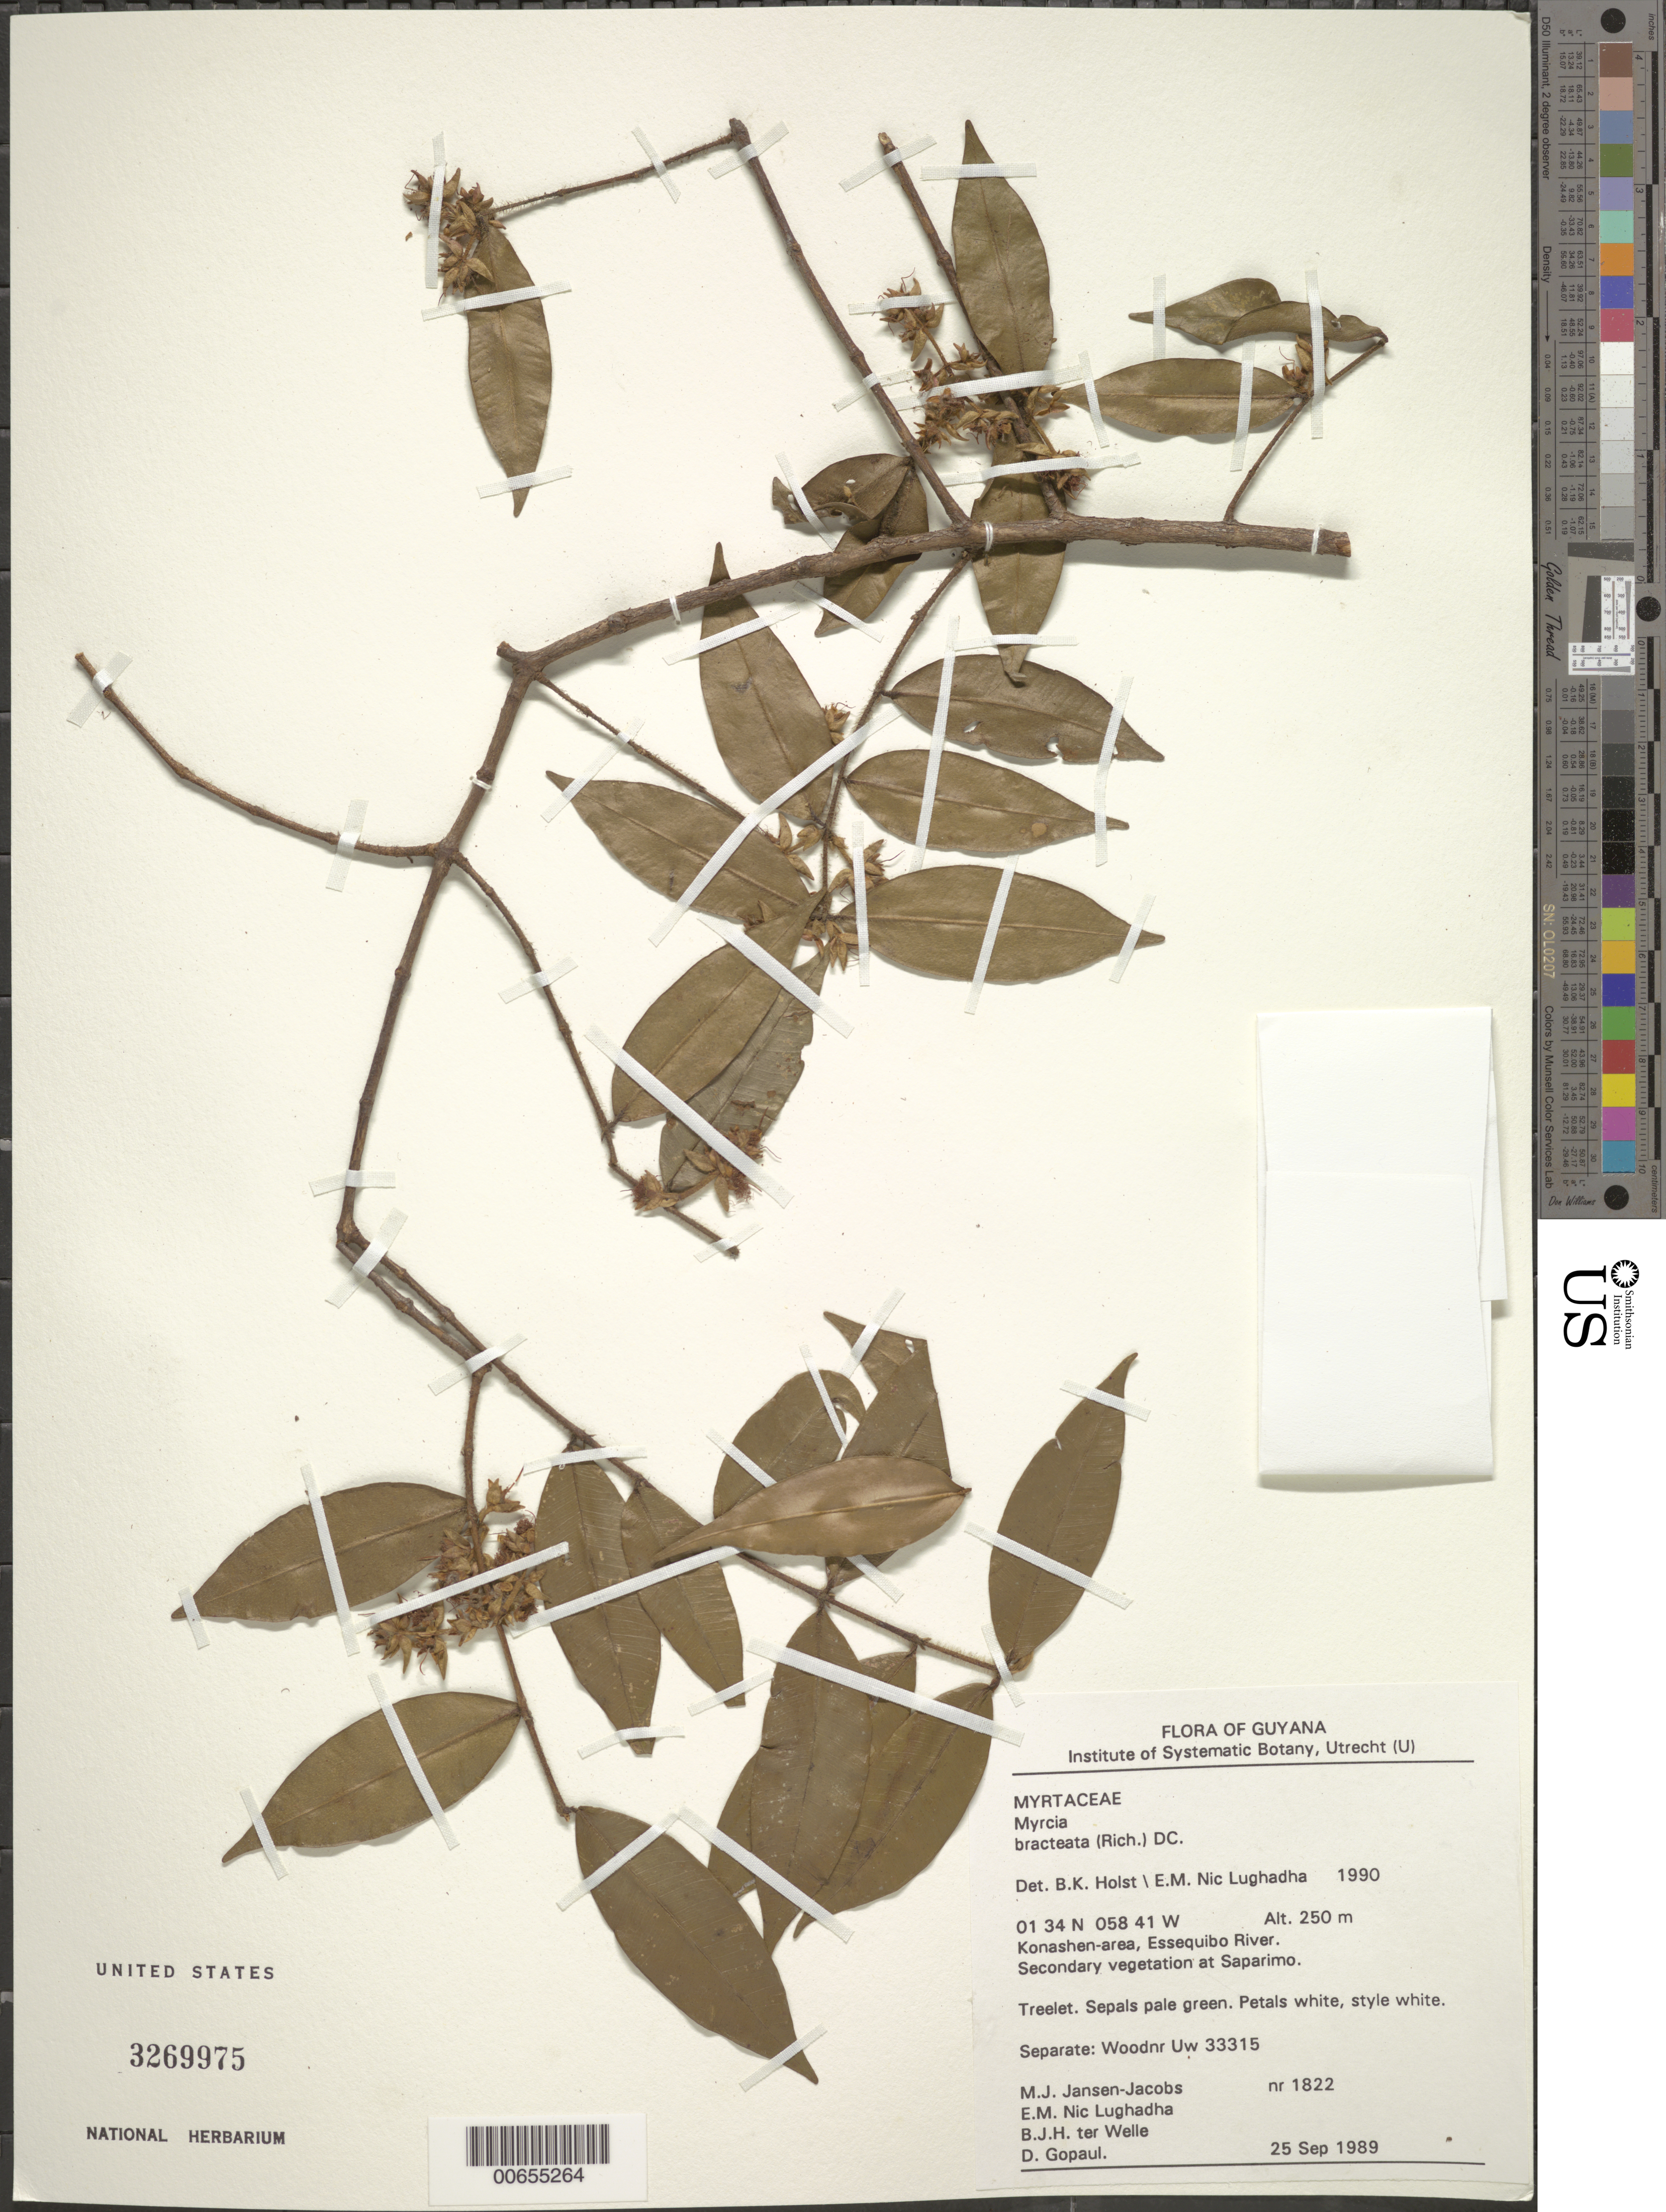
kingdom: Plantae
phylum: Tracheophyta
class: Magnoliopsida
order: Myrtales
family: Myrtaceae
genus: Myrcia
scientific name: Myrcia bracteata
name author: (Rich.) DC.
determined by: Holst, Bruce K.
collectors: M. J. Jansen-Jacobs, E. Nic Lughadha, B. Welle & D. Gopaul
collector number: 1822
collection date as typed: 25-Sep-89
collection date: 1989-09-25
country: Guyana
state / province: U. Takutu-U. Essequibo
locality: Konashen-area, Essequibo River at Saparimo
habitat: Secondary vegetation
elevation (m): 250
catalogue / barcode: US 3269975